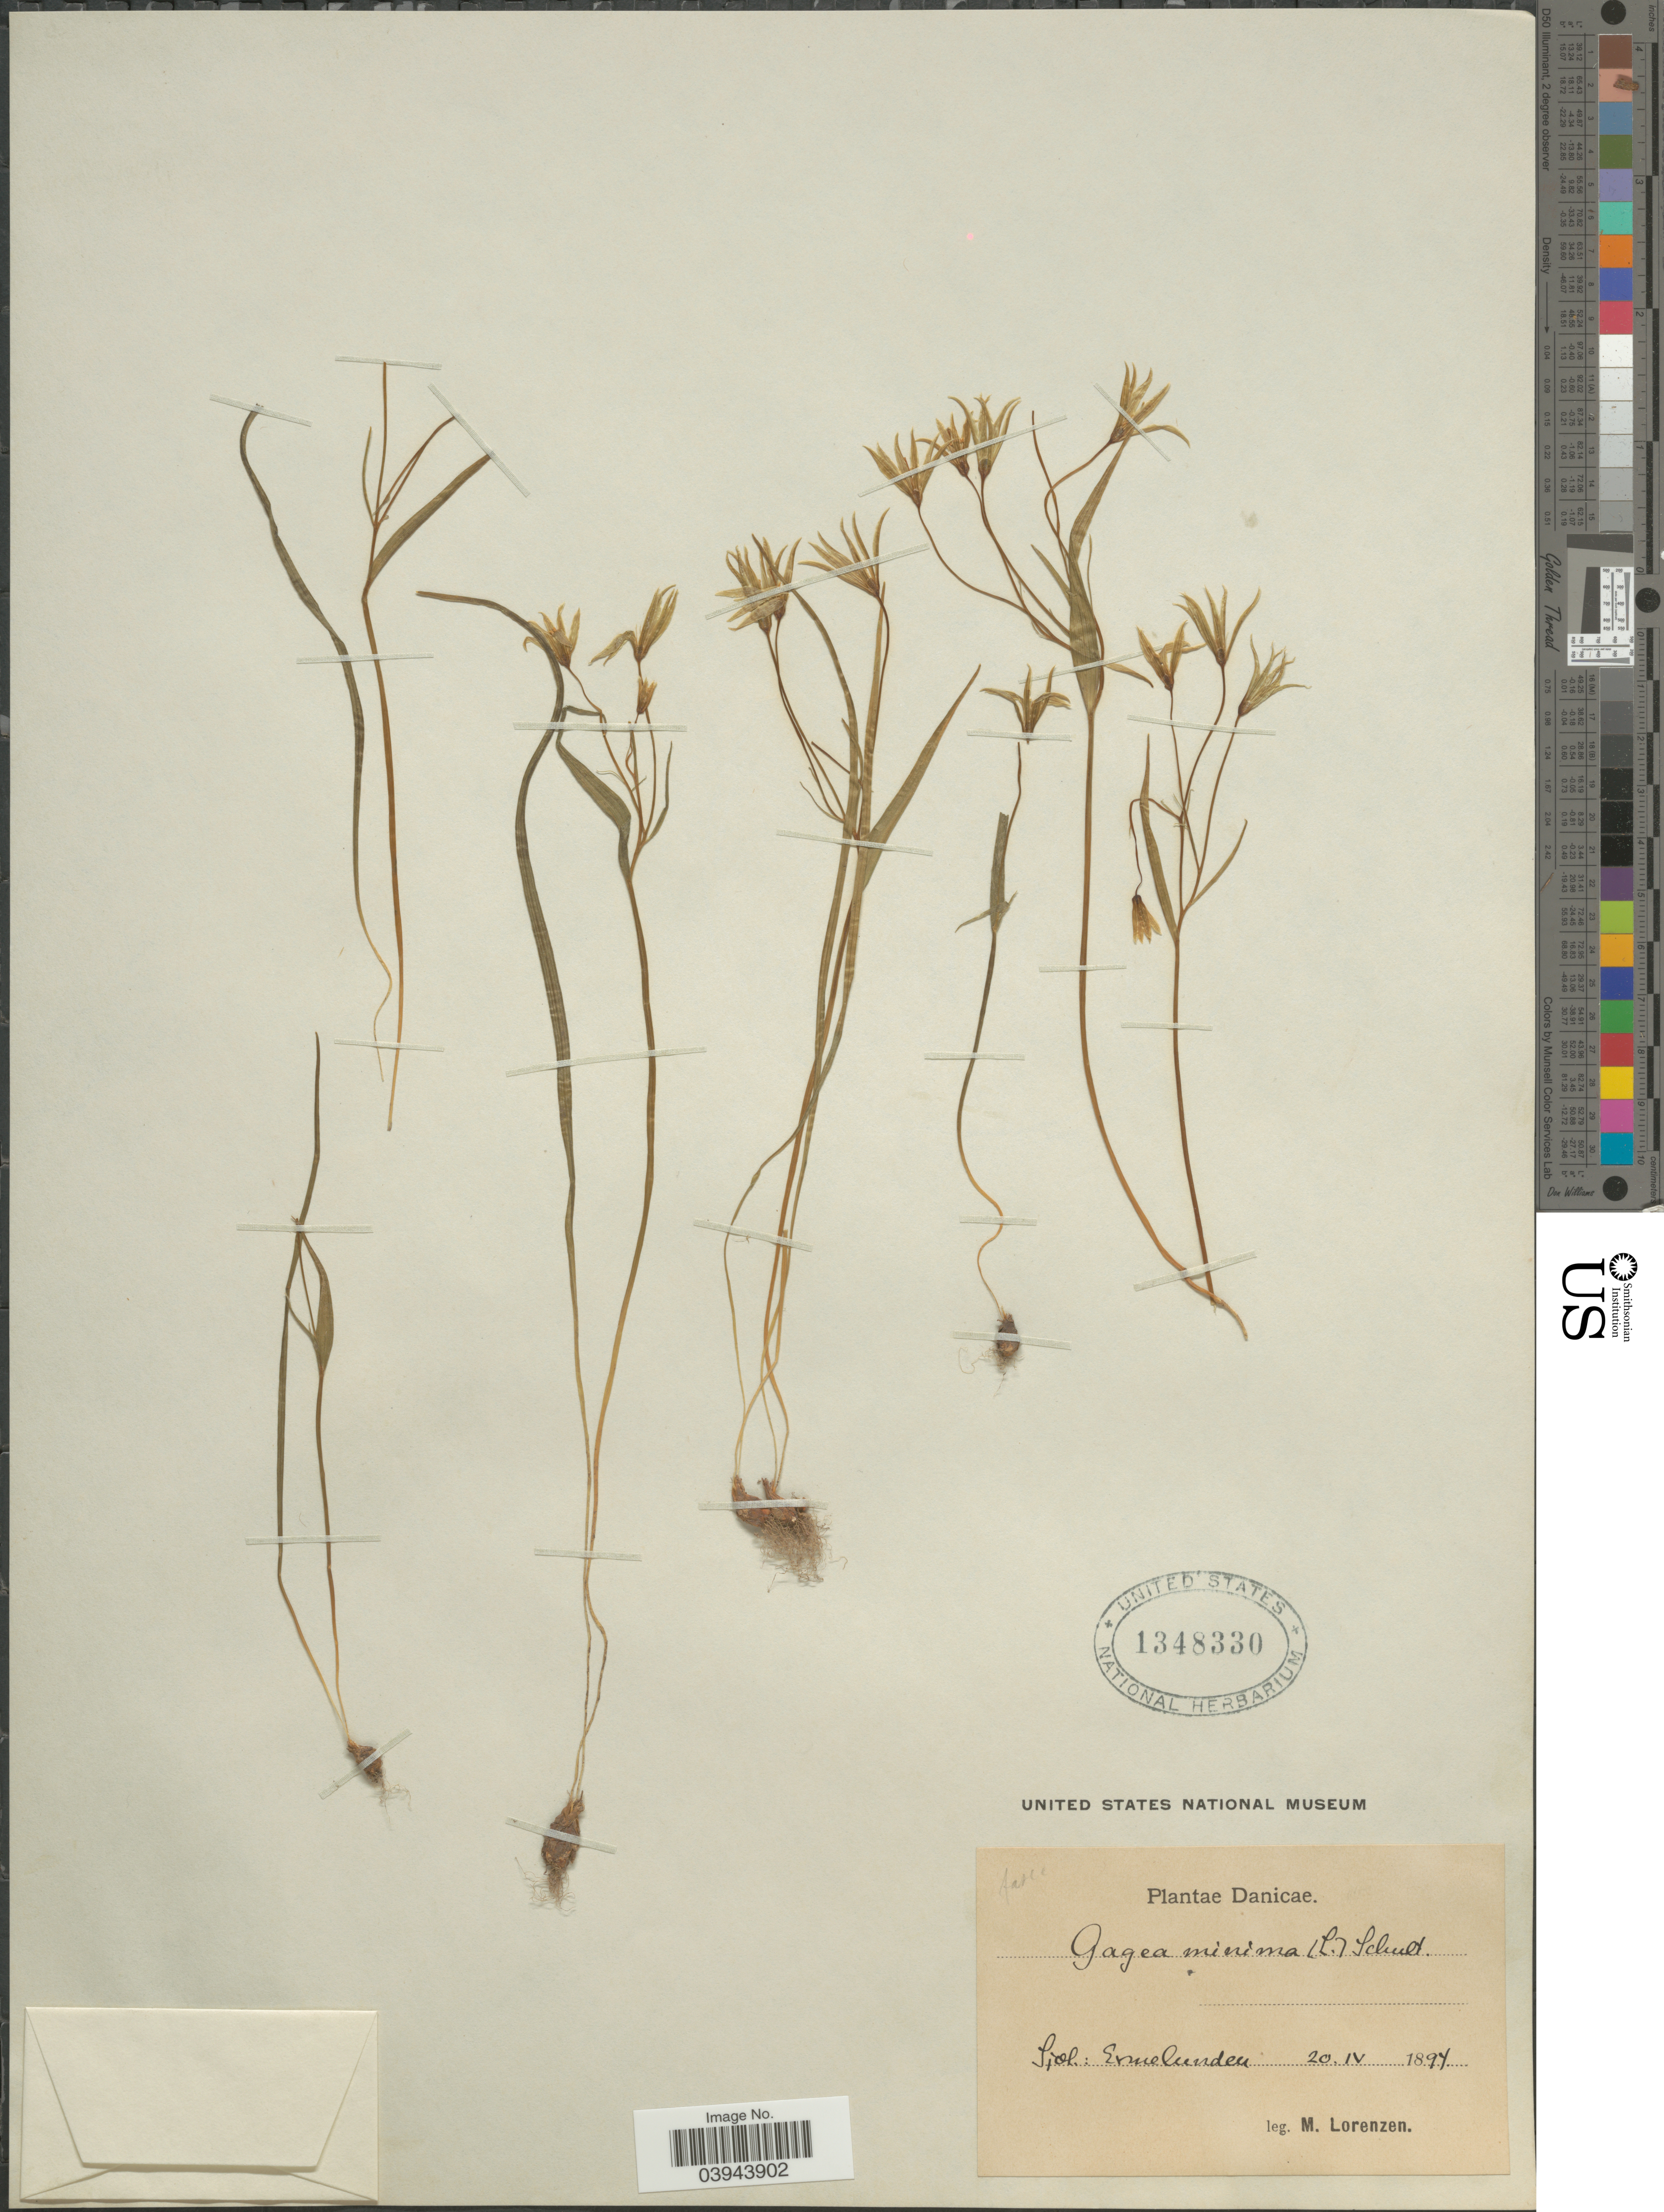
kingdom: Plantae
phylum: Tracheophyta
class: Liliopsida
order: Liliales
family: Liliaceae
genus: Gagea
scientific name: Gagea minima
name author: (L.) Ker Gawl.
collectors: M. Lorenzen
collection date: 1894-04-20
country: Denmark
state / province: Sjæland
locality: Danicæ. Sjæl.: Ermelunden.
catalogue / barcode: US 1348330